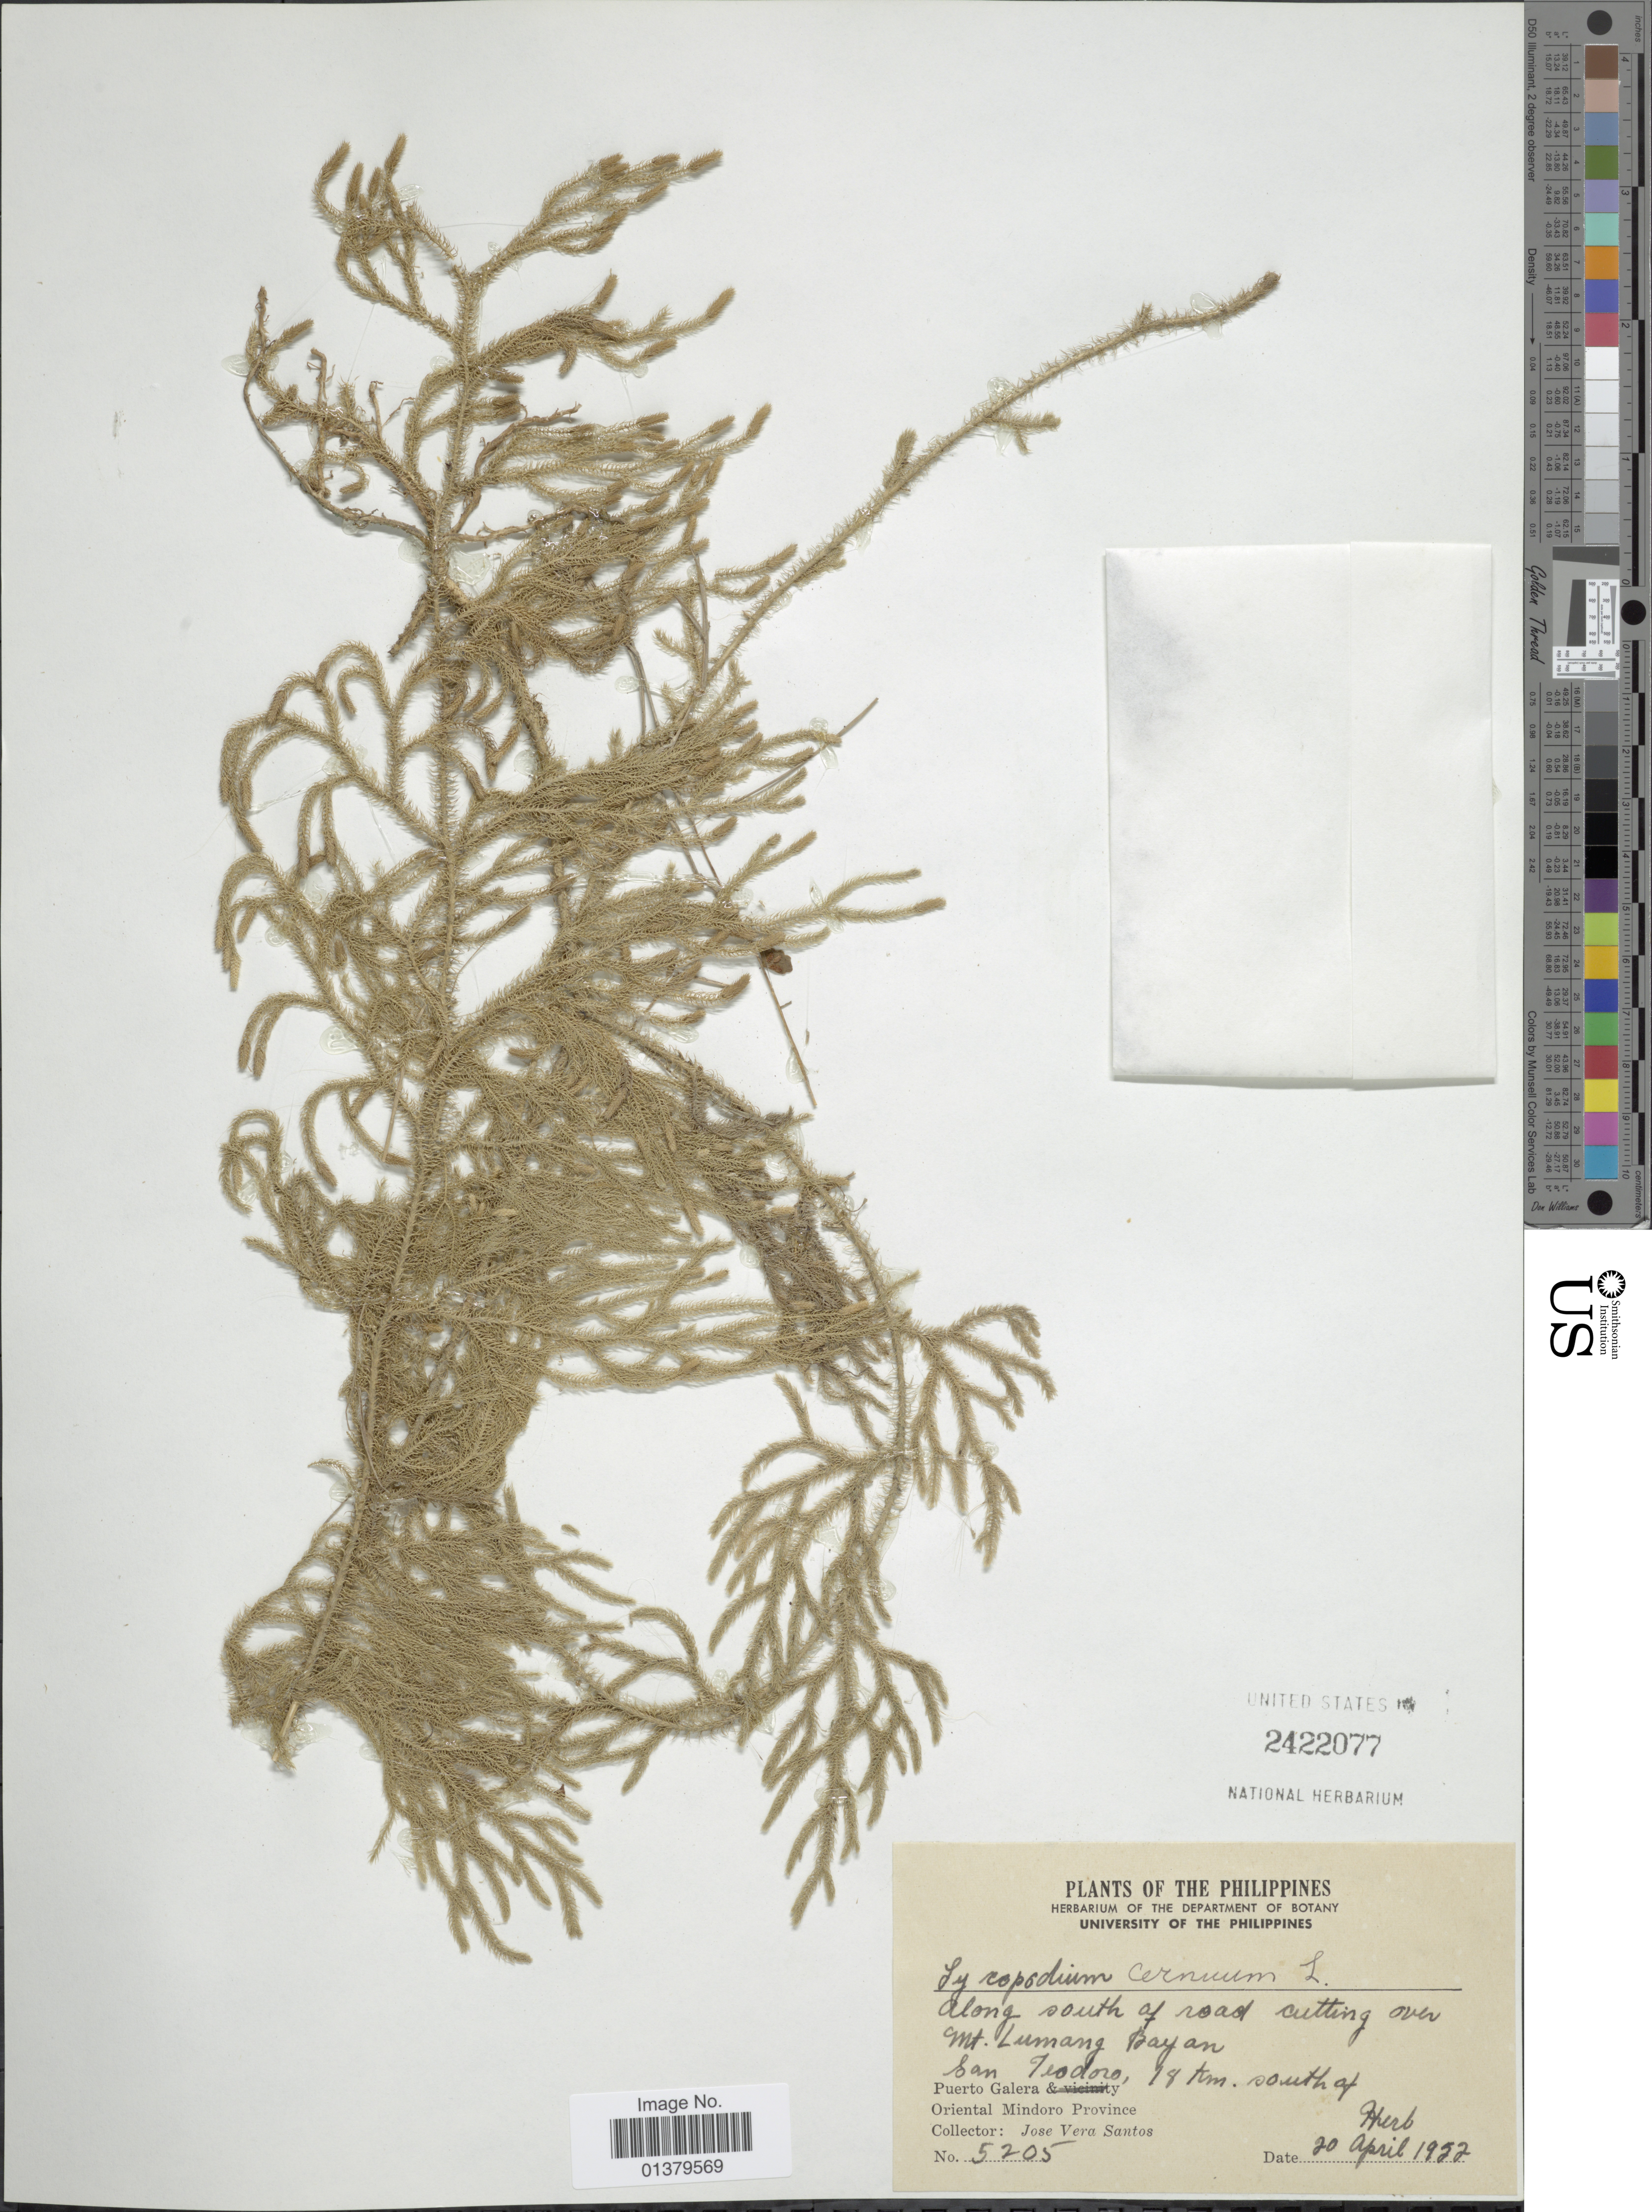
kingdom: Plantae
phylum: Tracheophyta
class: Lycopodiopsida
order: Lycopodiales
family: Lycopodiaceae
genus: Palhinhaea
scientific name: Palhinhaea cernua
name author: (L.) Vasc. & Franco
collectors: J. V. Santos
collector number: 5205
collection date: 1952-04-20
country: Philippines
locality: Along south of road cutting over Mt Lumang Bayan San Teodoro, 18km south of Puerto Galera Oriental Mindoro Province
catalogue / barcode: US 2422077